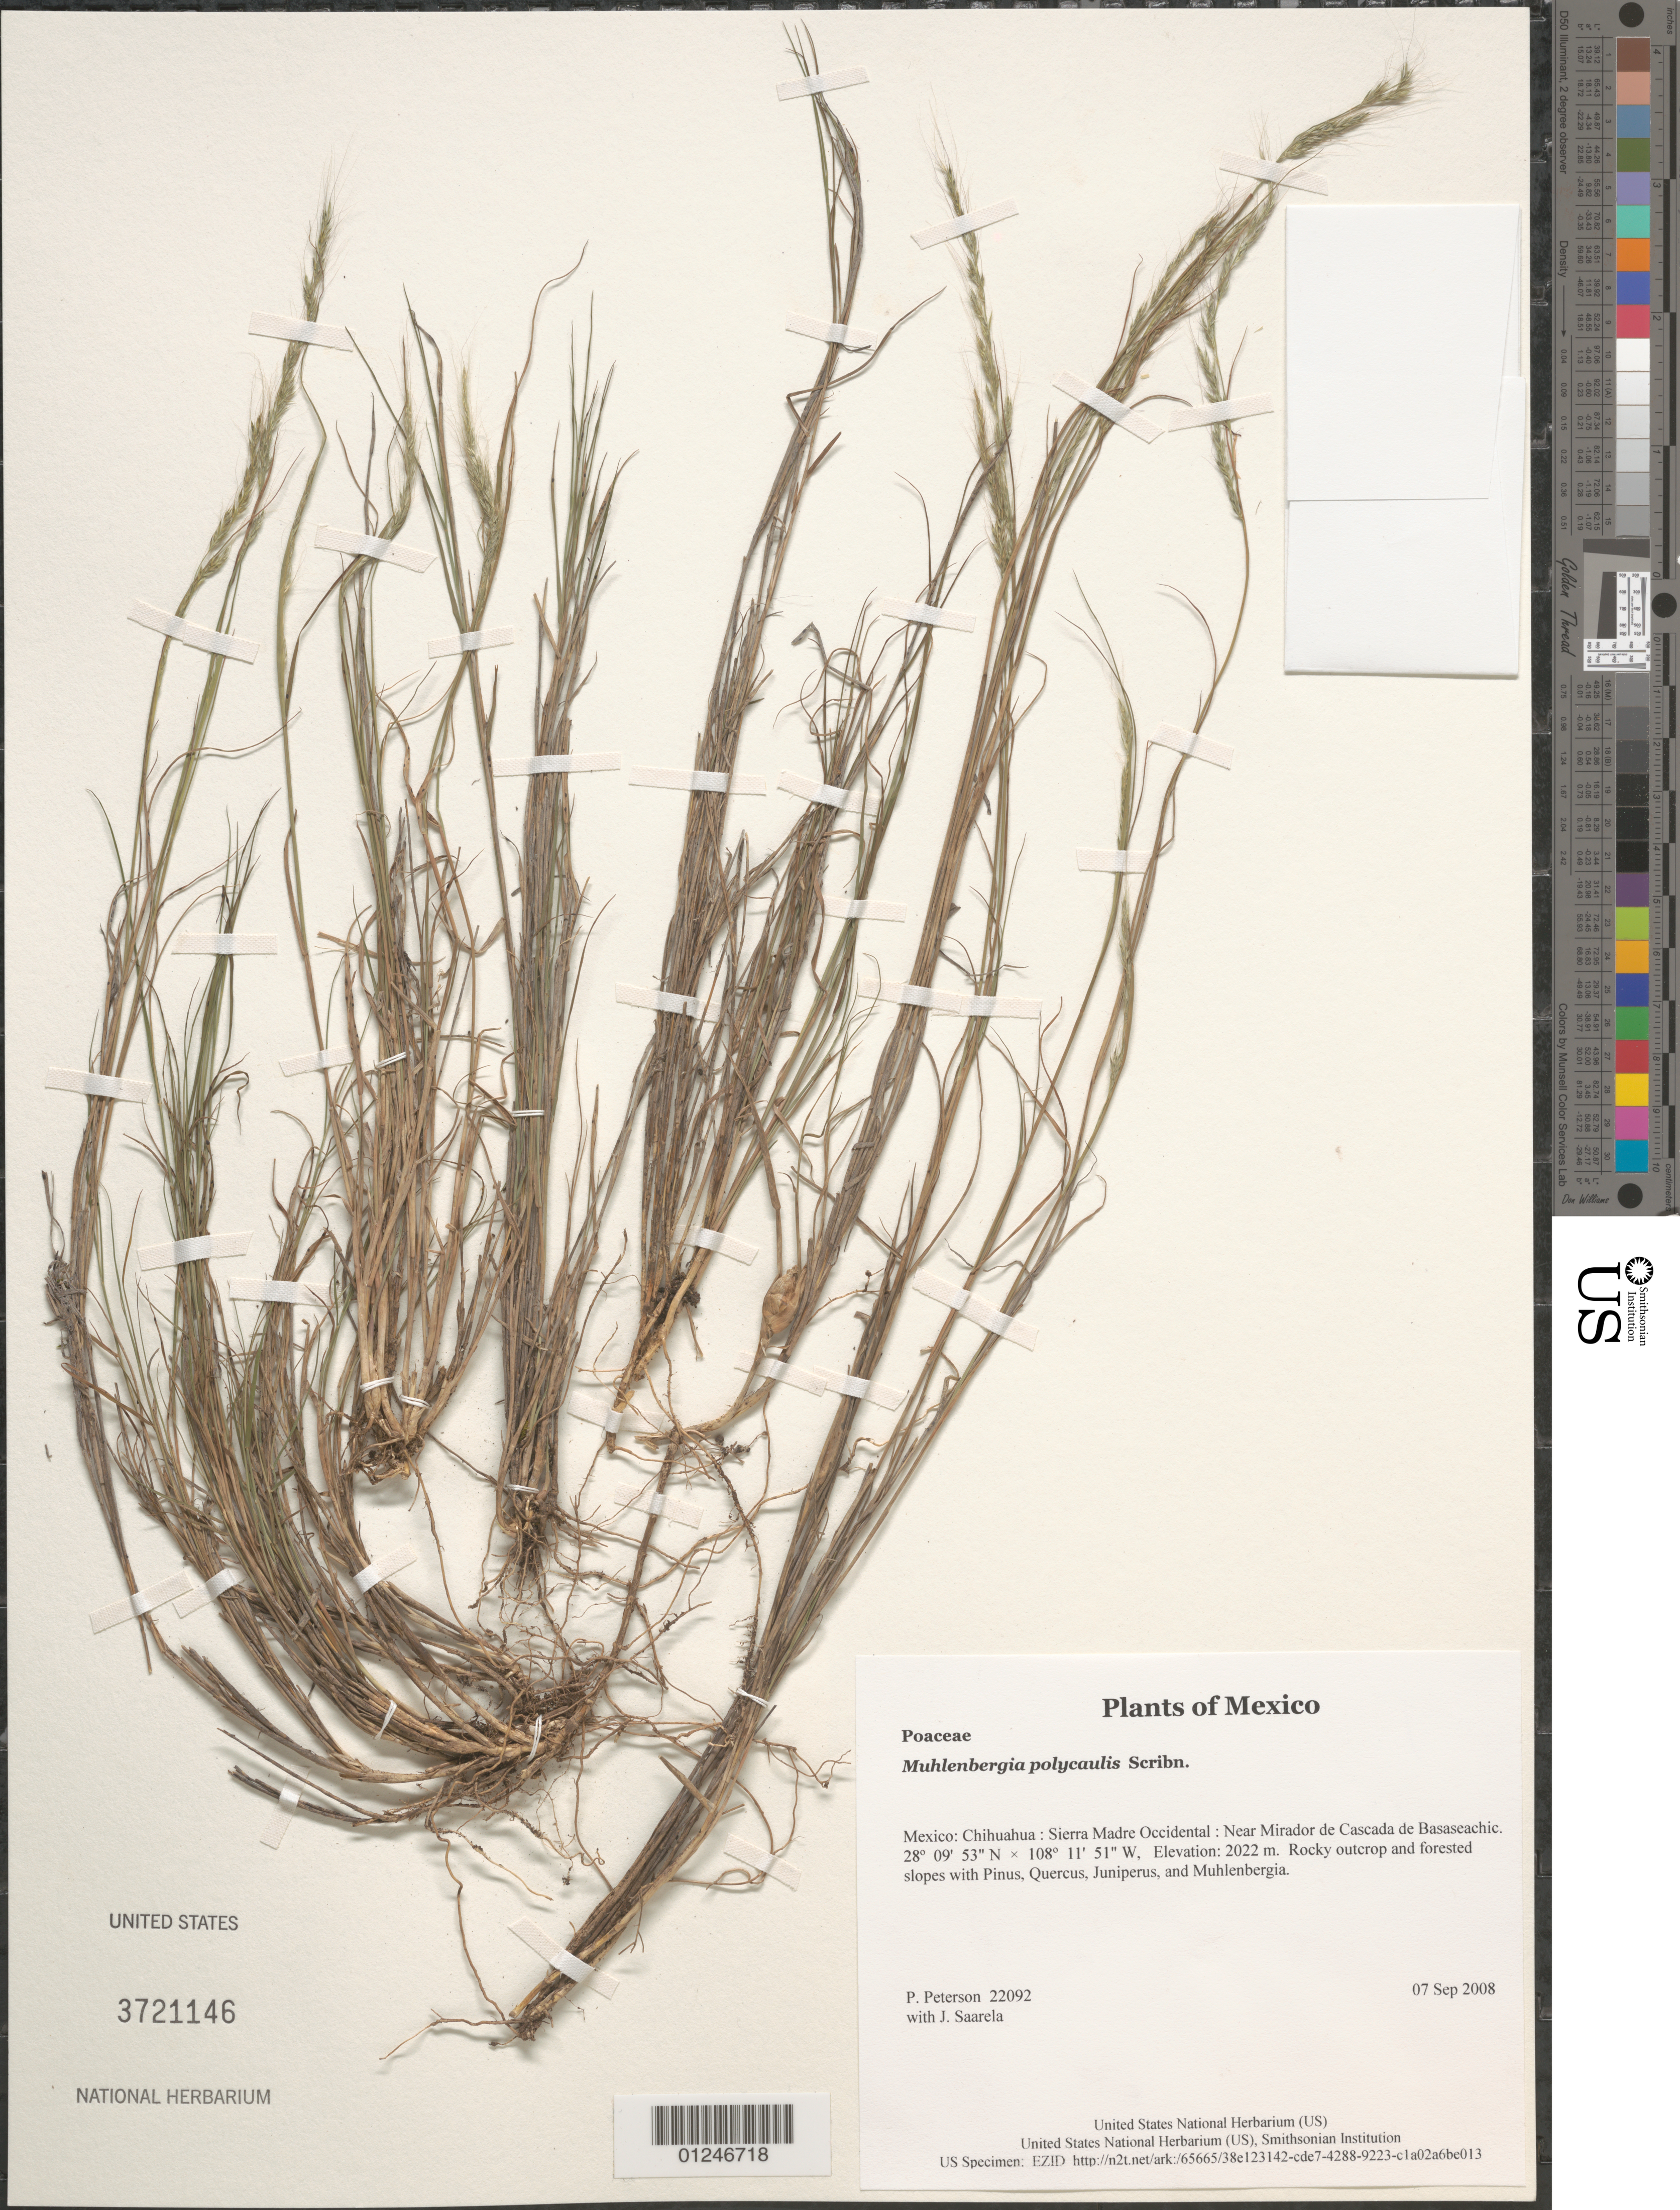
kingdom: Plantae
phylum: Tracheophyta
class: Liliopsida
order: Poales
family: Poaceae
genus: Muhlenbergia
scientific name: Muhlenbergia polycaulis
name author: Scribn.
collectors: P. M. Peterson & J. Saarela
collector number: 22092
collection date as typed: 07 Sep 2008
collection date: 2008-09-07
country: Mexico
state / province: Chihuahua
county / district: Sierra Madre Occidental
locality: Near Mirador de Cascada de Basaseachic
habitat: Rocky outcrop and forested slopes with Pinus, Quercus, Juniperus, and Muhlenbergia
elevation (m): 2022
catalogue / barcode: US 3721146